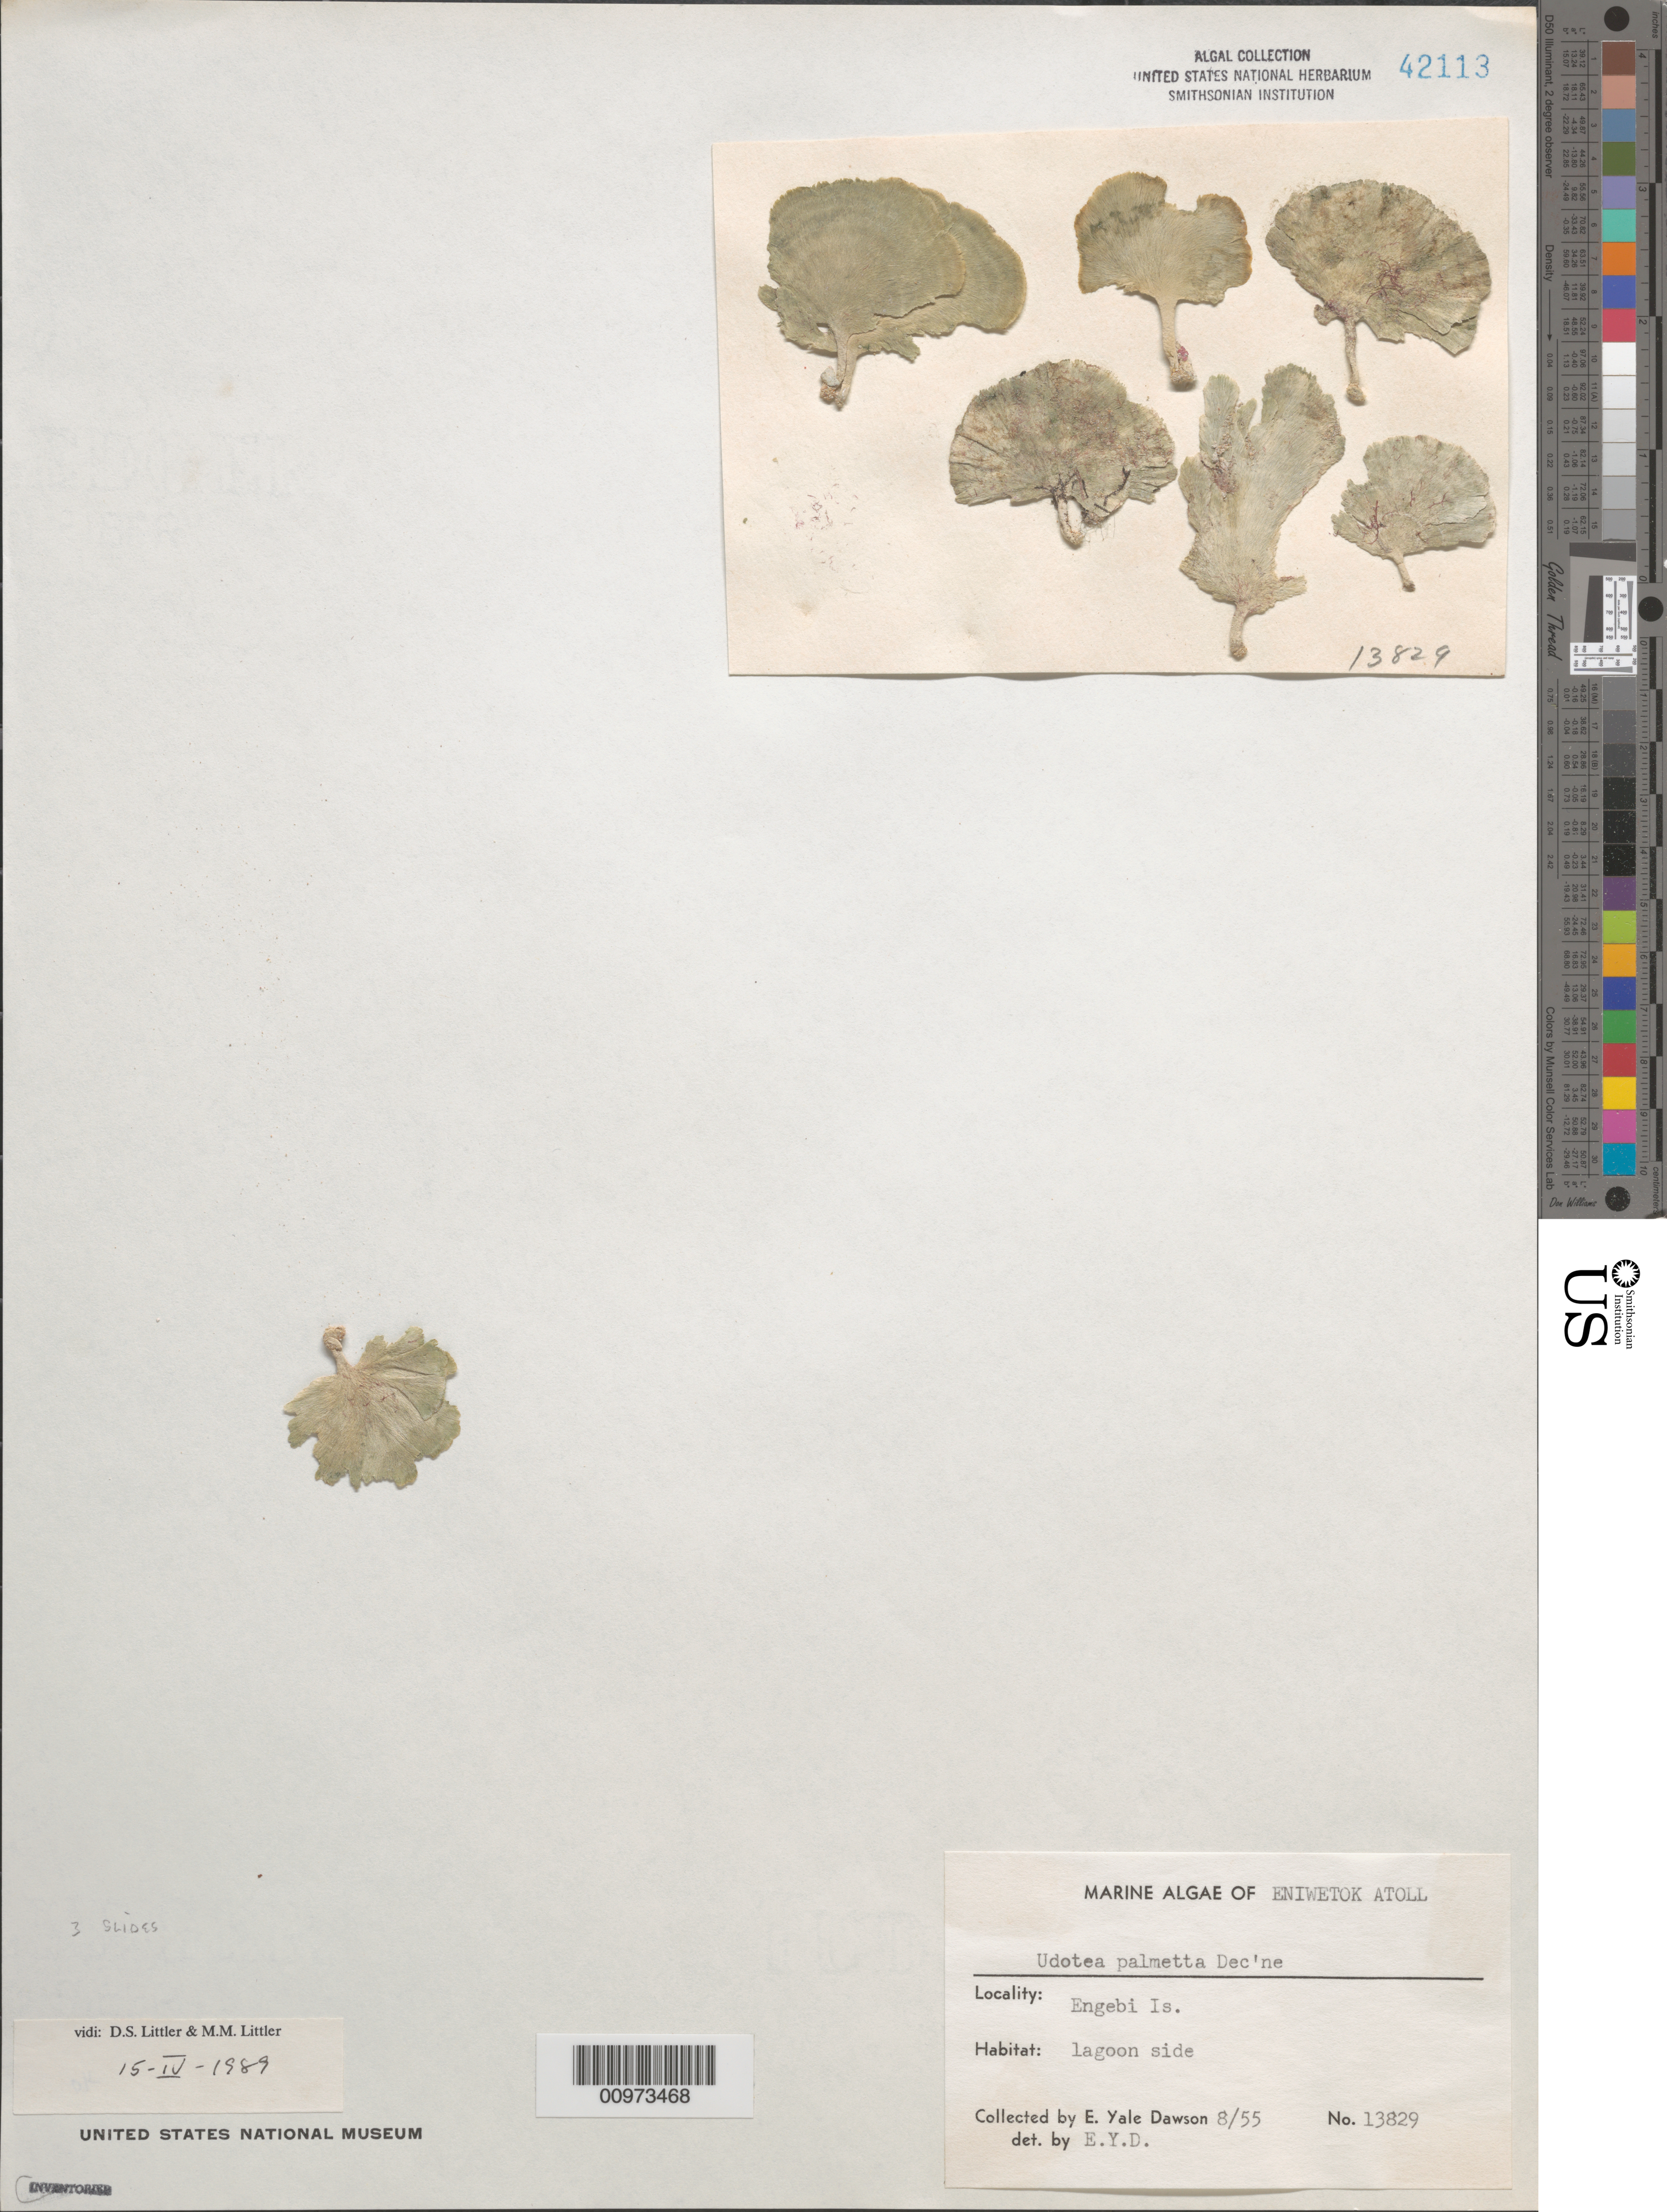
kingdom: Plantae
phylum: Chlorophyta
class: Ulvophyceae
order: Bryopsidales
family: Udoteaceae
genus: Udotea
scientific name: Udotea palmetta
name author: Decne.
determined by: Dawson, E. Y.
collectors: E. Y. Dawson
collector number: EYD 13829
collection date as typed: Aug 1955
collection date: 1955-08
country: Marshall Islands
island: Enewetak [Eniwetok] Atoll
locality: Engebi Islet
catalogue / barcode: US 42113